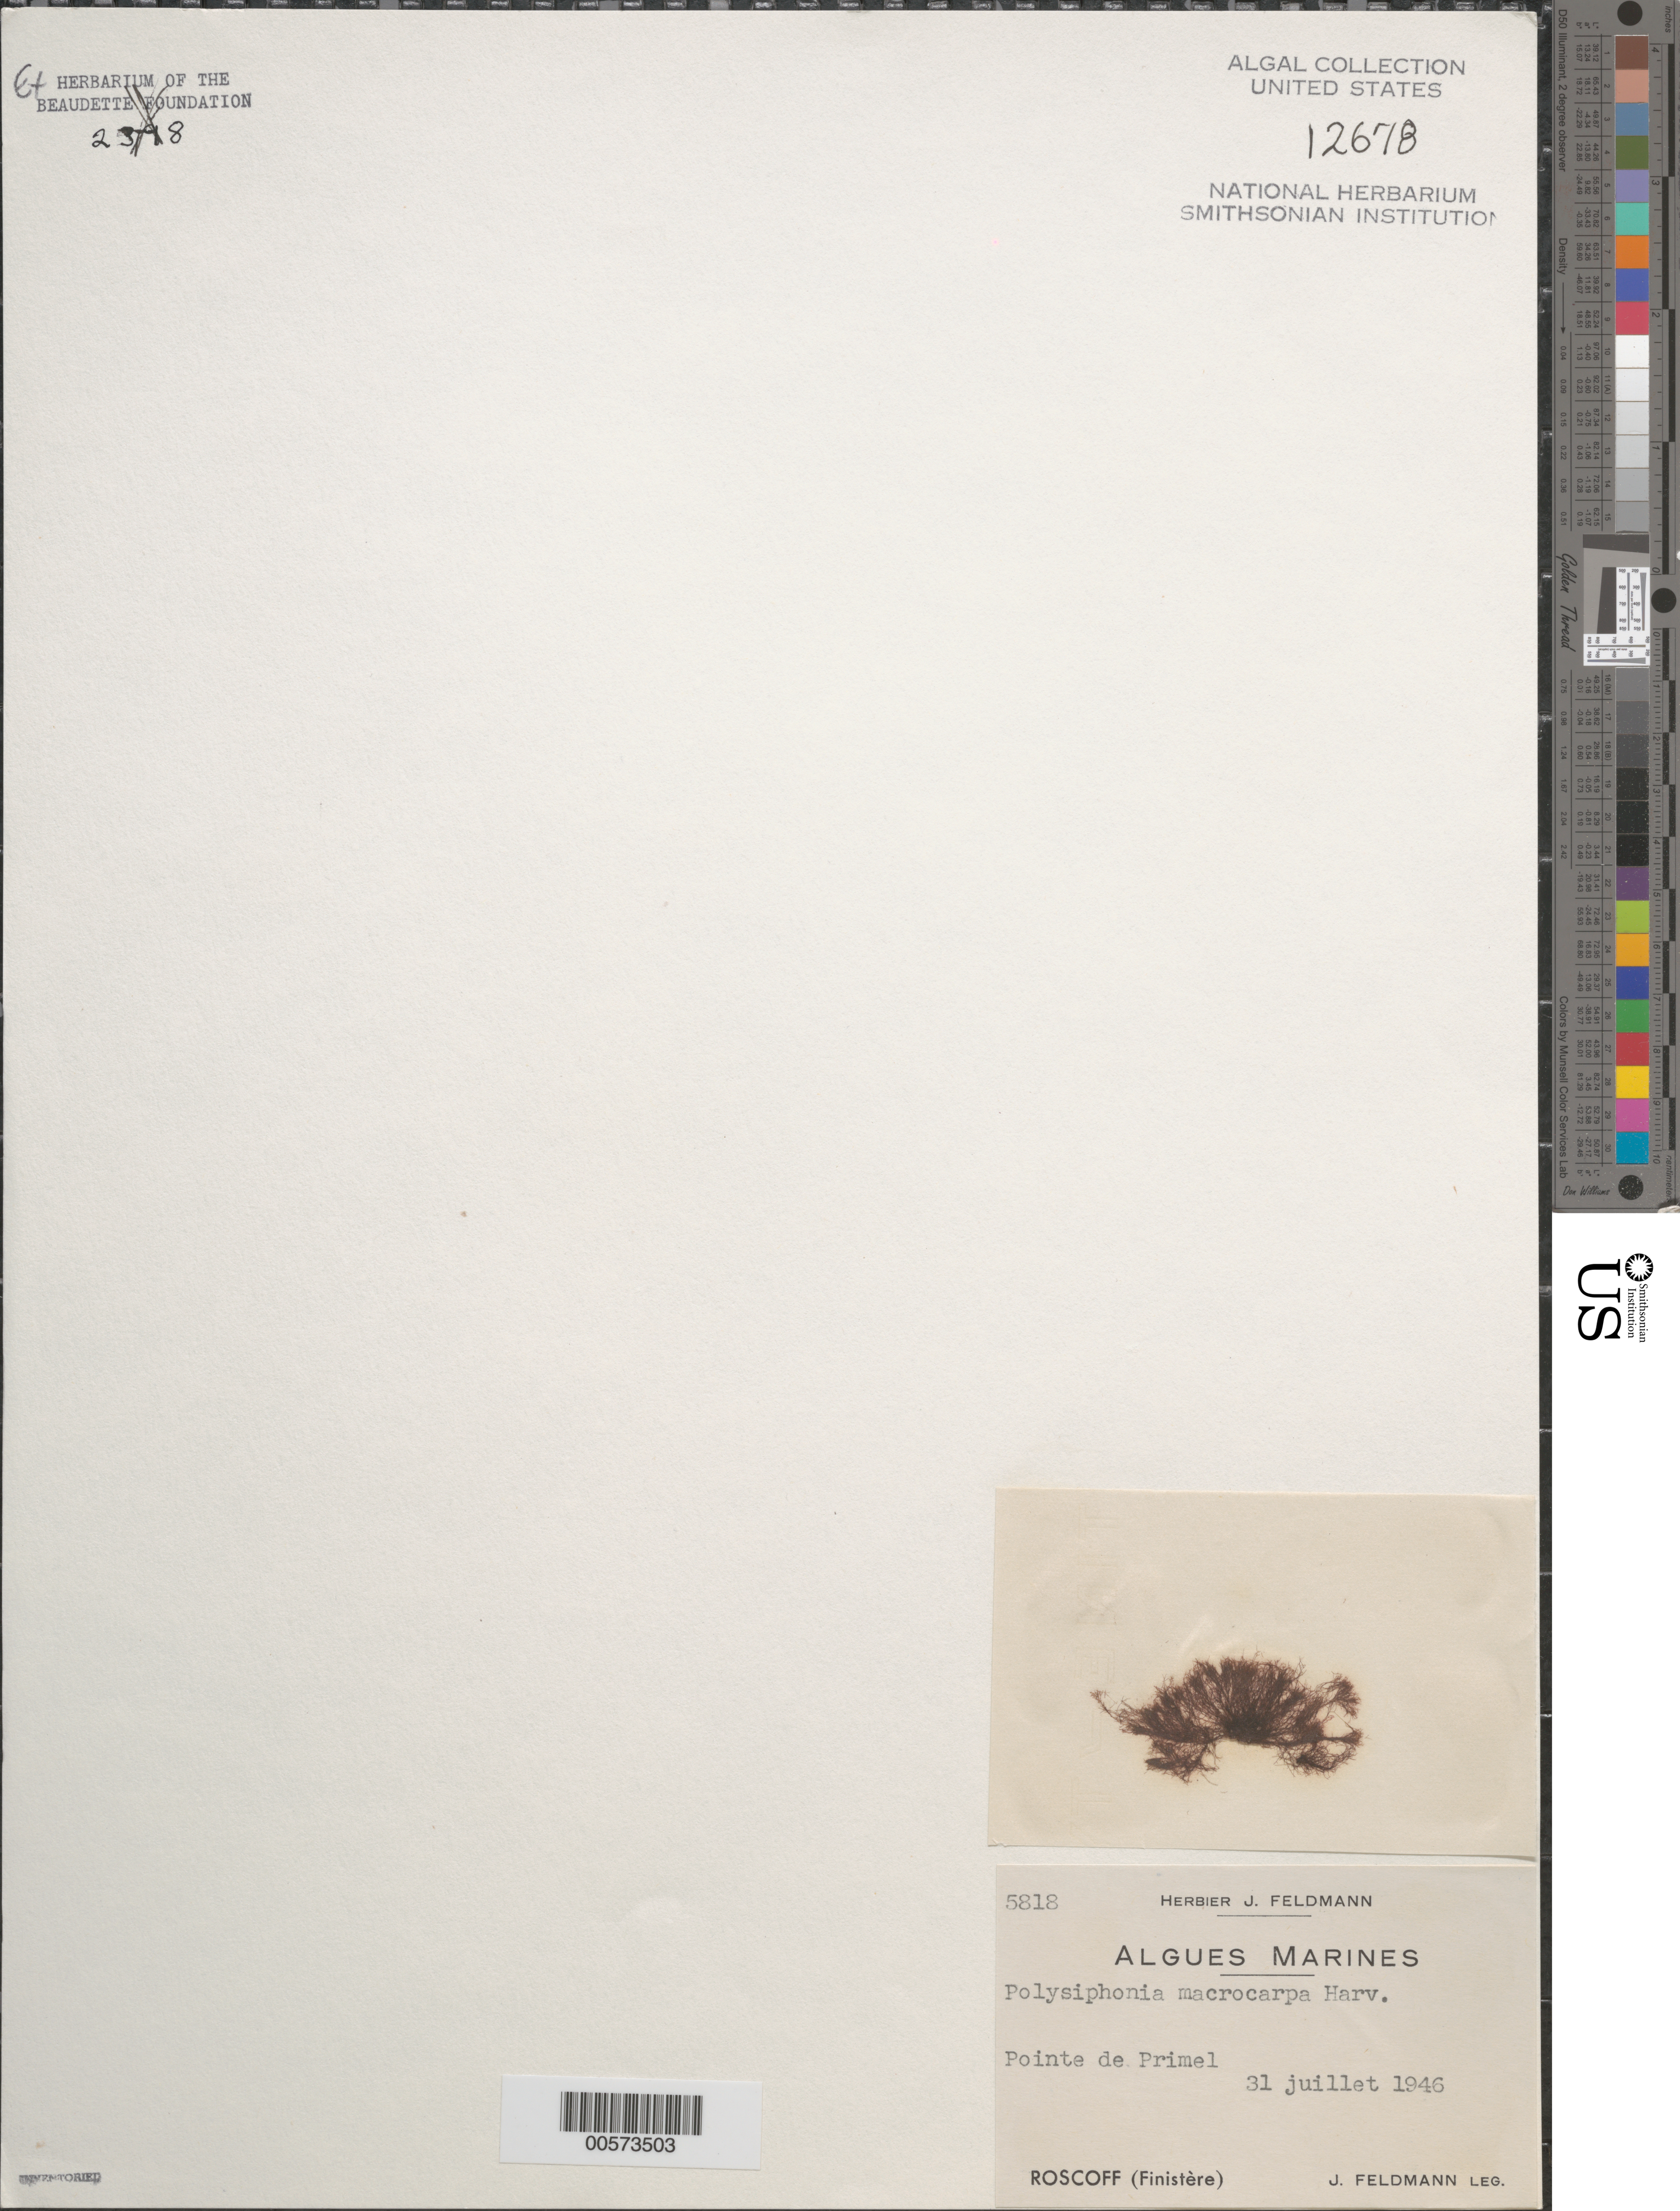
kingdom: Plantae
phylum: Rhodophyta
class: Florideophyceae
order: Ceramiales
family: Rhodomelaceae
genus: Polysiphonia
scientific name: Polysiphonia macrocarpa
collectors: J. Feldmann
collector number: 5818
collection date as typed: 31 Jul 1946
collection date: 1946-07-31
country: France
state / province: Bretagne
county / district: Finistère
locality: Pointe de primel, roscoff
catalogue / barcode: US 12678